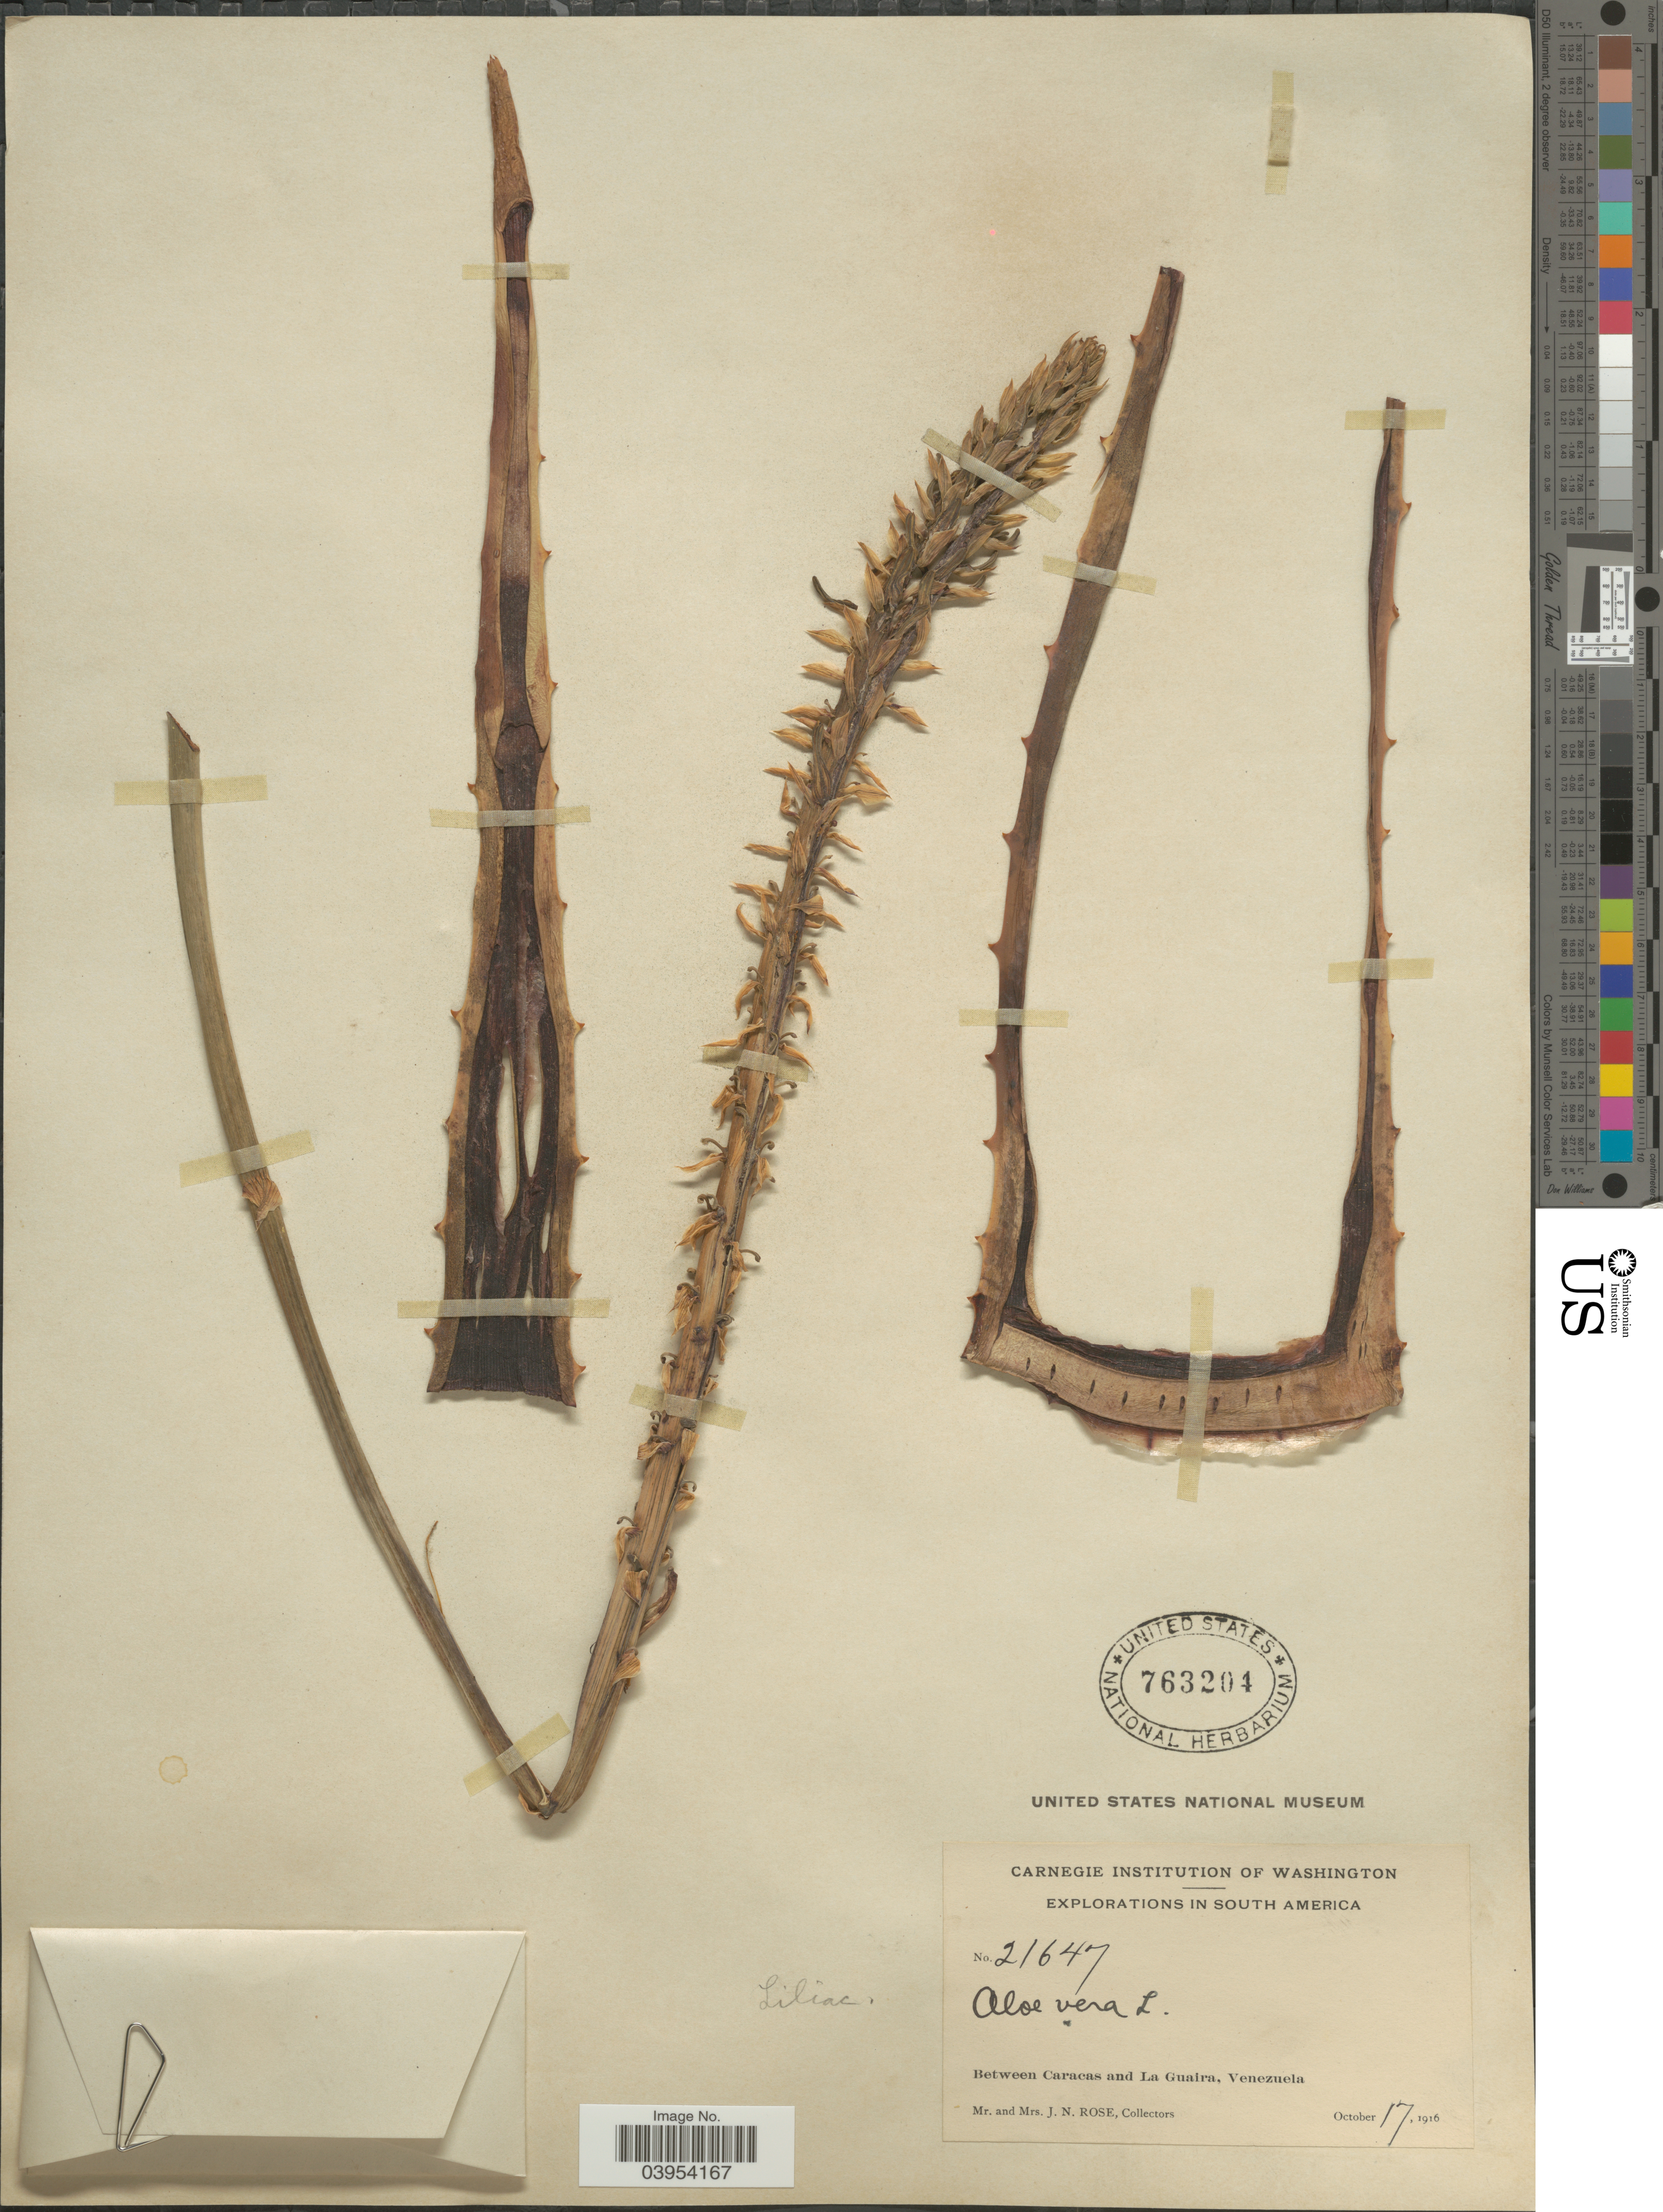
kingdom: Plantae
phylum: Tracheophyta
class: Liliopsida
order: Asparagales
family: Asphodelaceae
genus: Aloe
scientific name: Aloe vera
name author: L.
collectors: J. N. Rose & L. B. Rose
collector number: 21647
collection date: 1916-10-17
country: Venezuela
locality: Between Caracas and La Guaira.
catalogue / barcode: US 763204